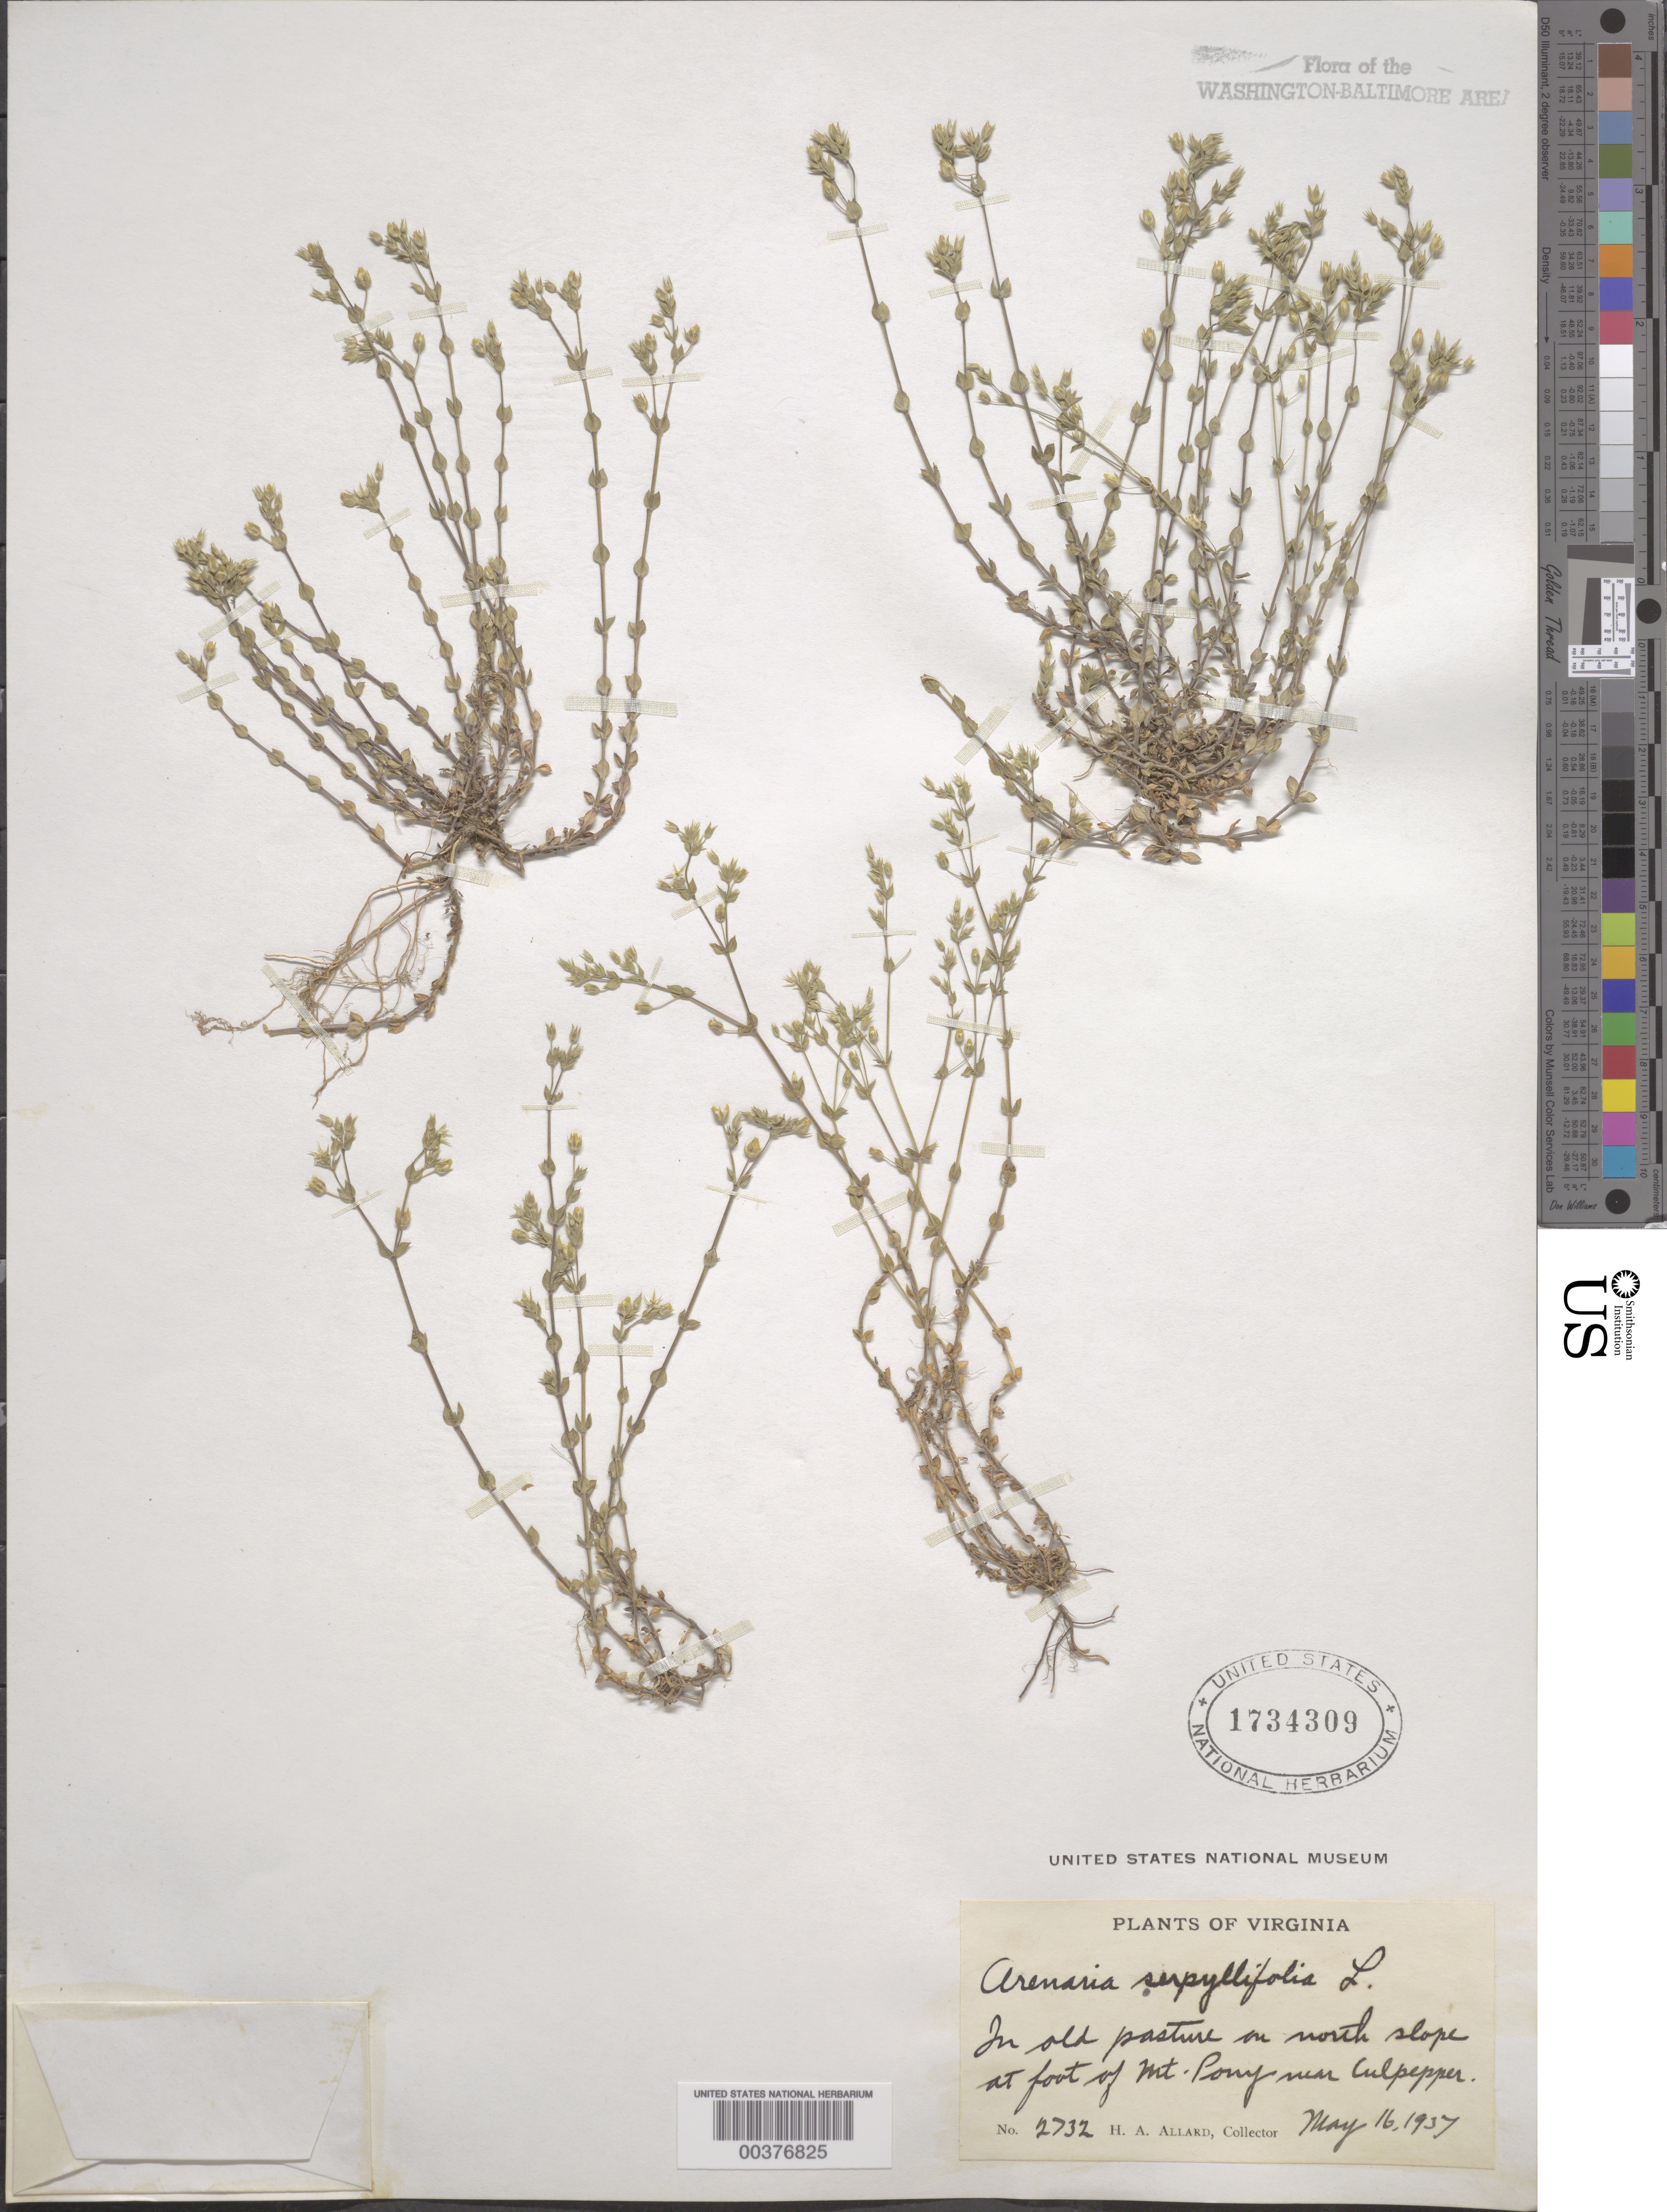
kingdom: Plantae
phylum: Tracheophyta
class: Magnoliopsida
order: Caryophyllales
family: Caryophyllaceae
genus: Arenaria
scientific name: Arenaria serpyllifolia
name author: L.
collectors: H. A. Allard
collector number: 2732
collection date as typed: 16 May 1937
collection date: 1937-05-16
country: United States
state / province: Virginia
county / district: Culpeper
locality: Mount Pony, near Culpeper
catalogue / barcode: US 1734309